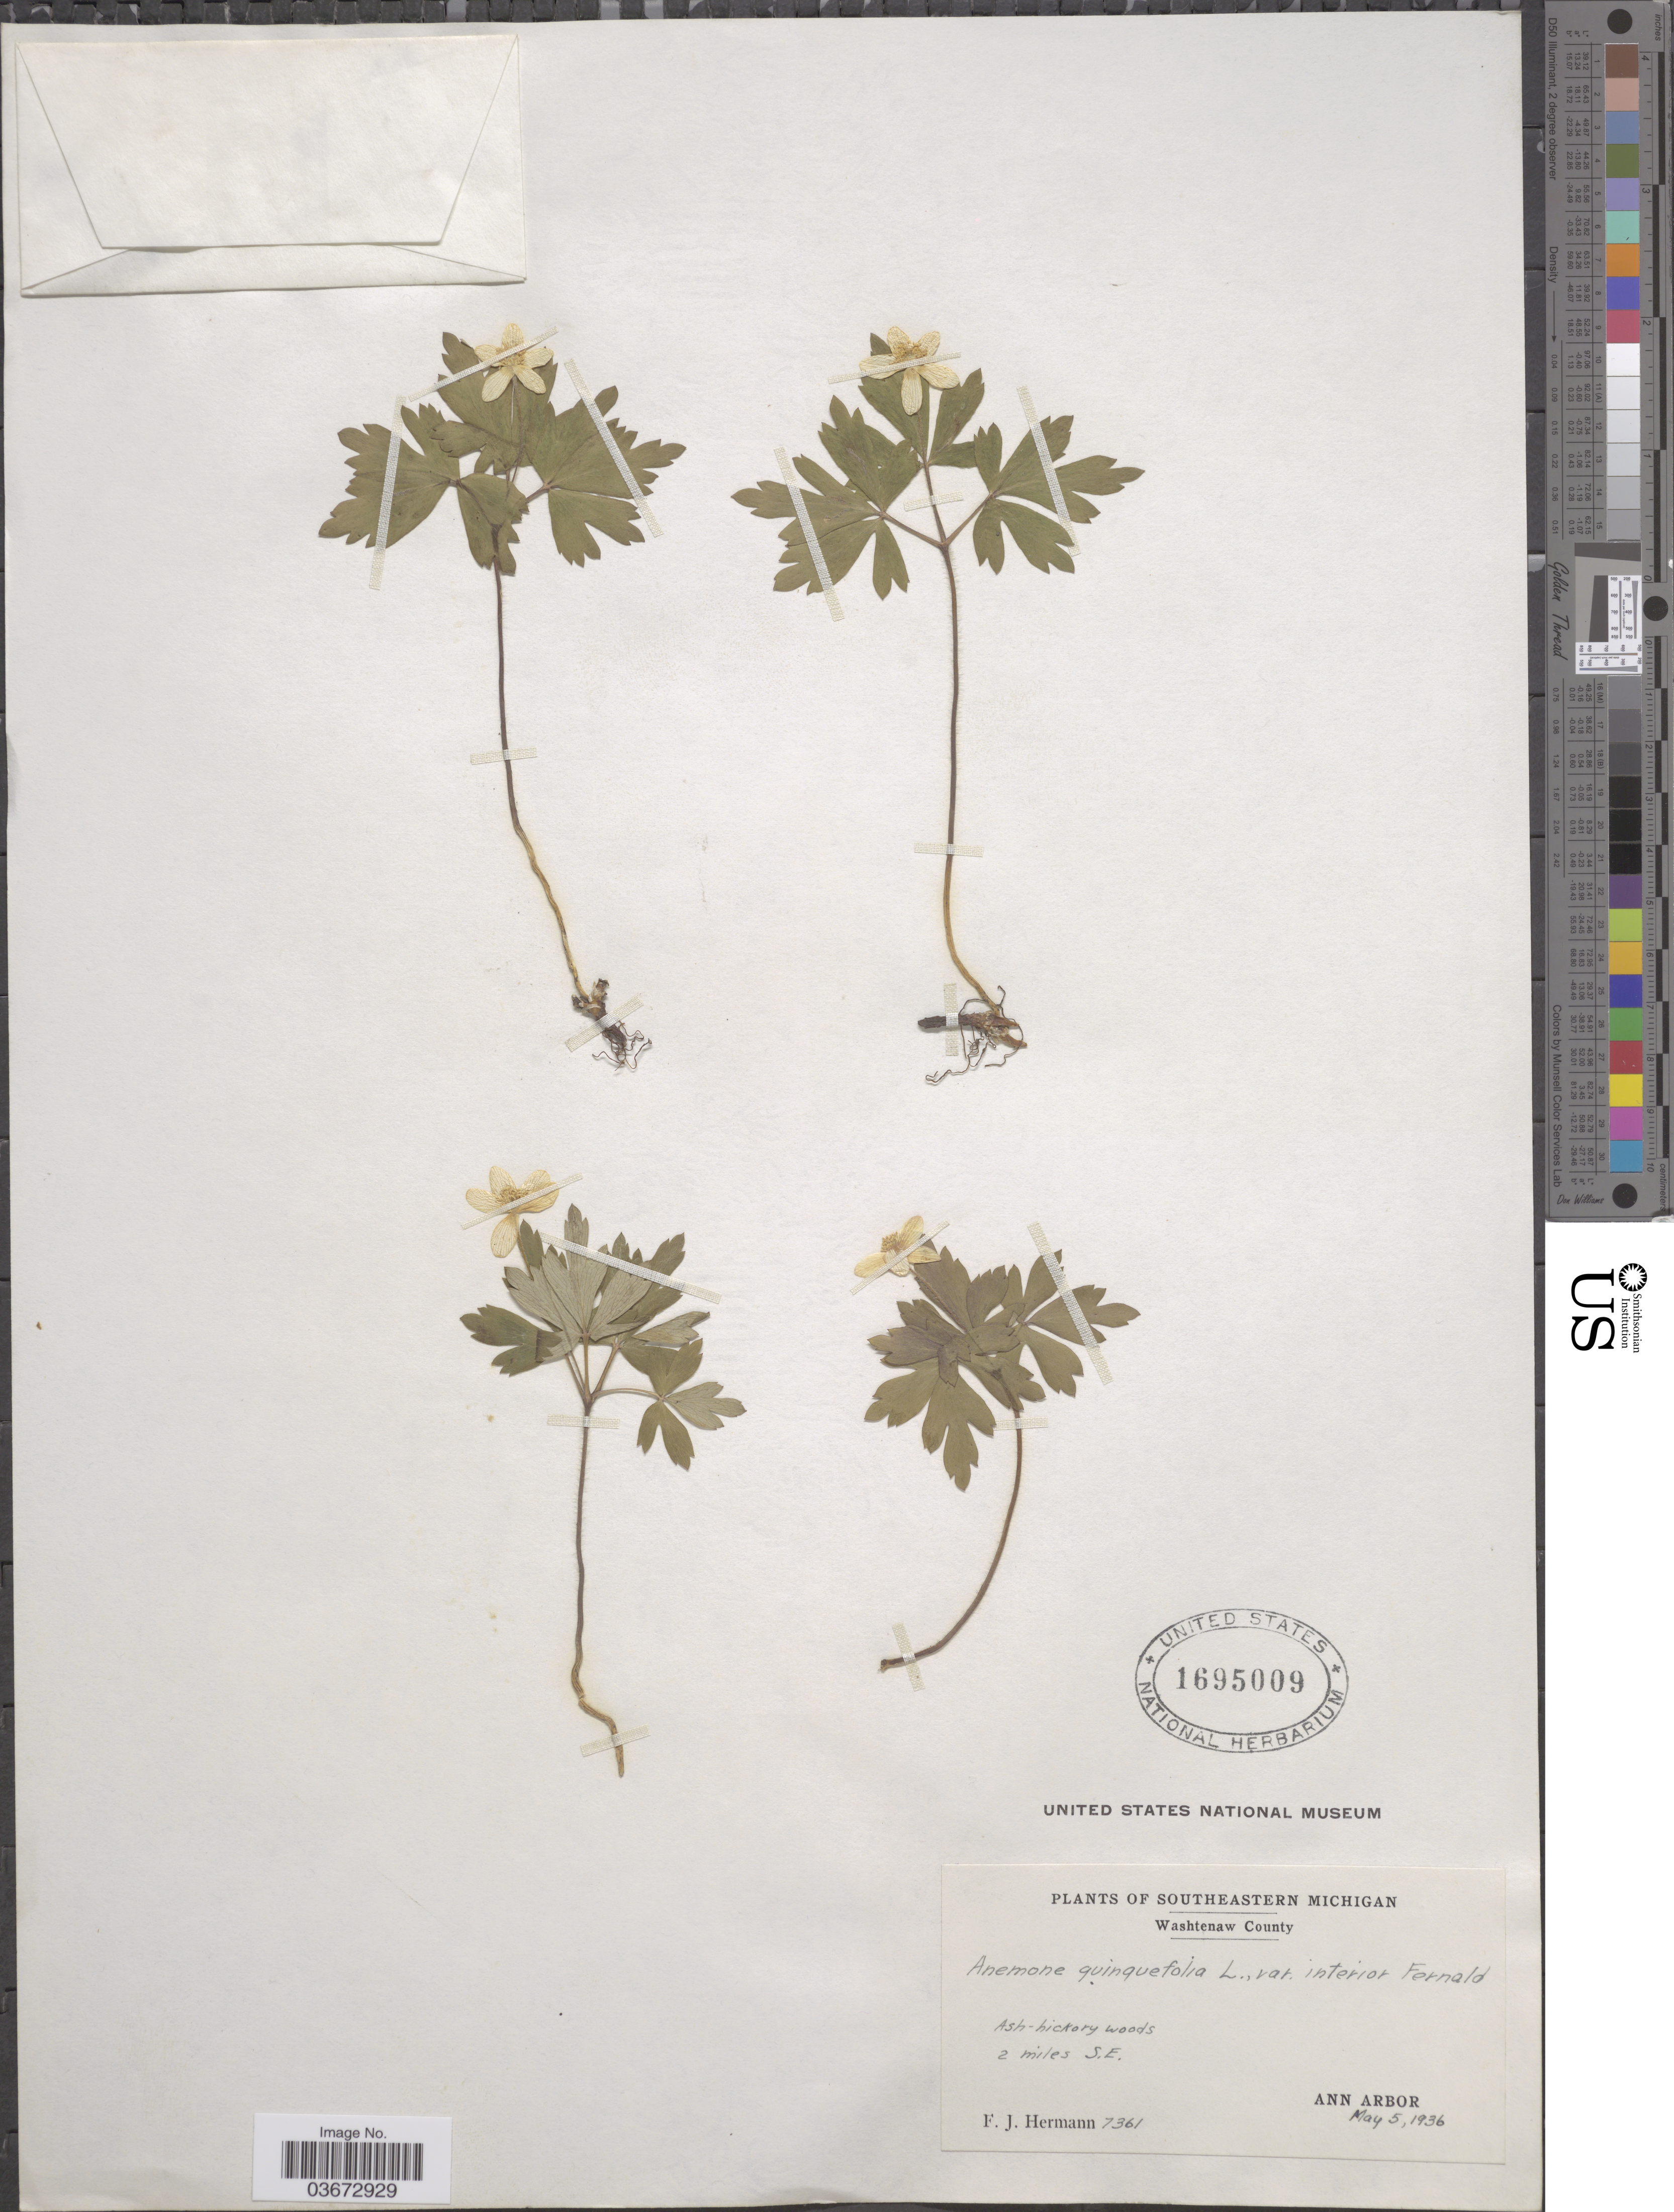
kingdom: Plantae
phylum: Tracheophyta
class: Magnoliopsida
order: Ranunculales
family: Ranunculaceae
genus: Anemone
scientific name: Anemone quinquefolia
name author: L.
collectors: F. J. Hermann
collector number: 7361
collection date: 1936-05-05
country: United States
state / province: Michigan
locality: Southeastern Michigan. Washtenaw County. 2 miles S.E. Ann Arbor.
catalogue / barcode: US 1695009